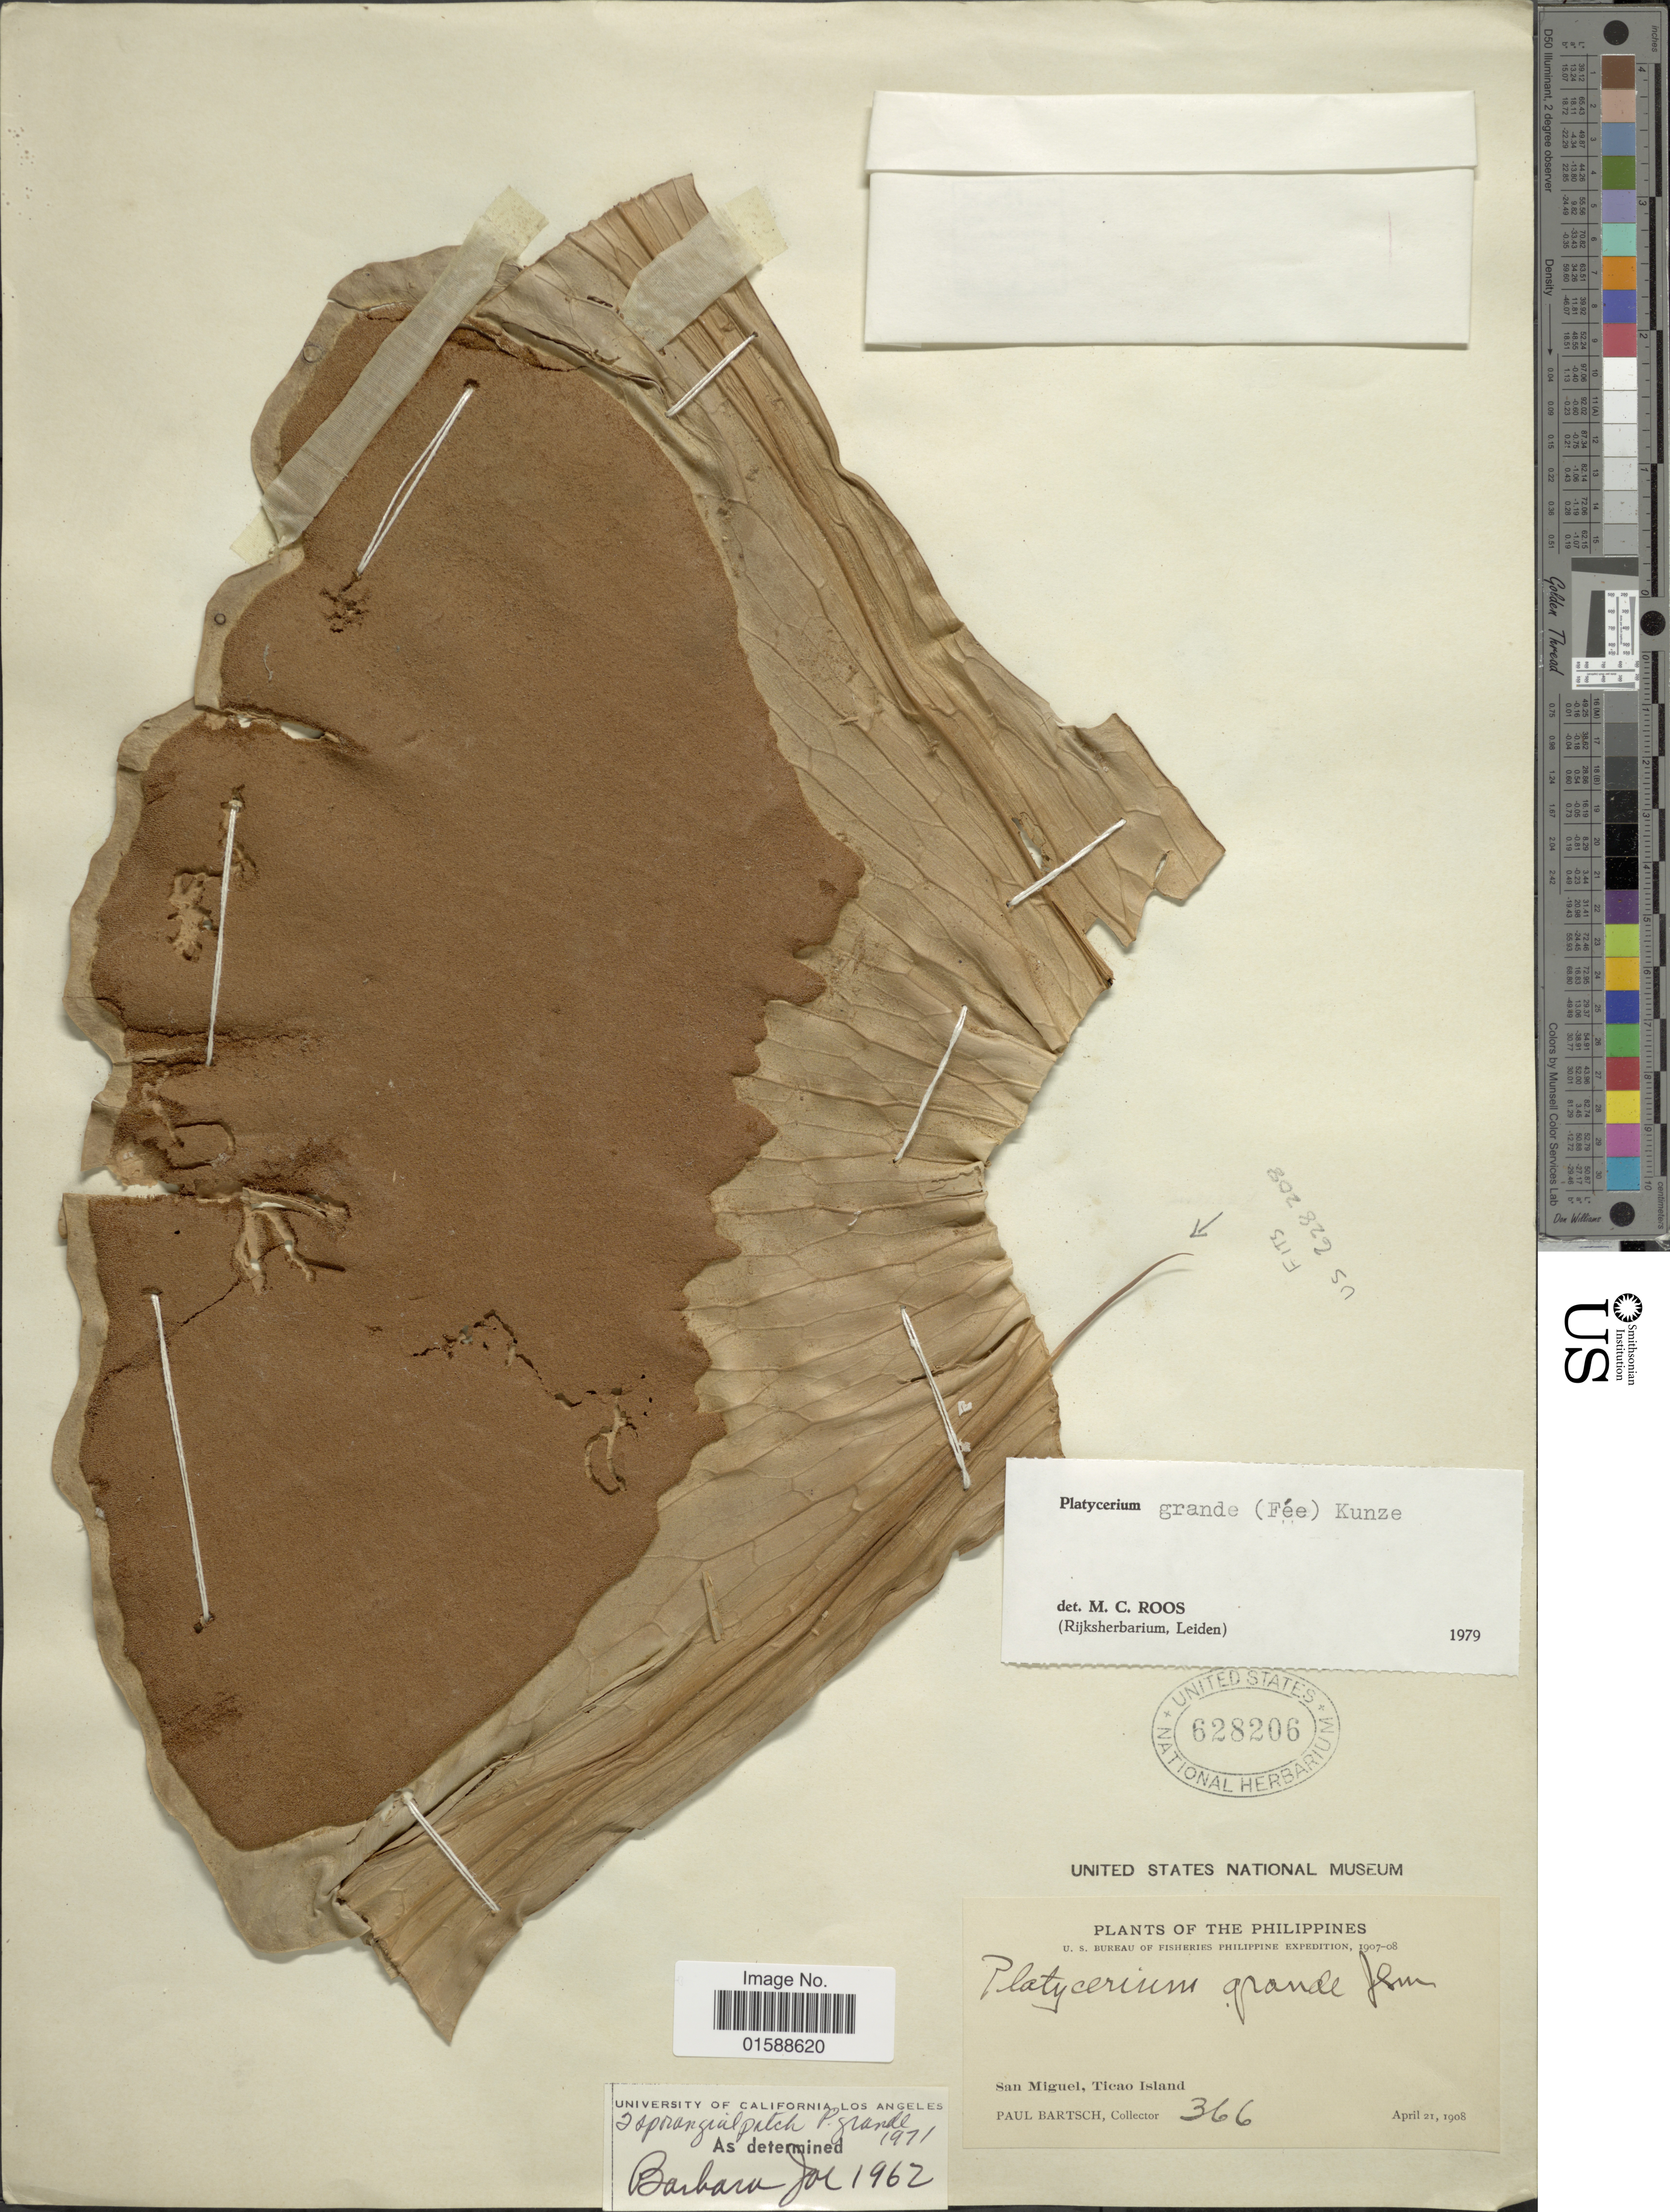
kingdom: Plantae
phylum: Tracheophyta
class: Polypodiopsida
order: Polypodiales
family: Polypodiaceae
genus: Platycerium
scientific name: Platycerium grande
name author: (A. Cunn.) J. Sm.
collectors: P. Bartsch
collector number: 366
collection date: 1908-04-21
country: Philippines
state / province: Bicol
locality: San Miguel, Ticao Island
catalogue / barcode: US 628206